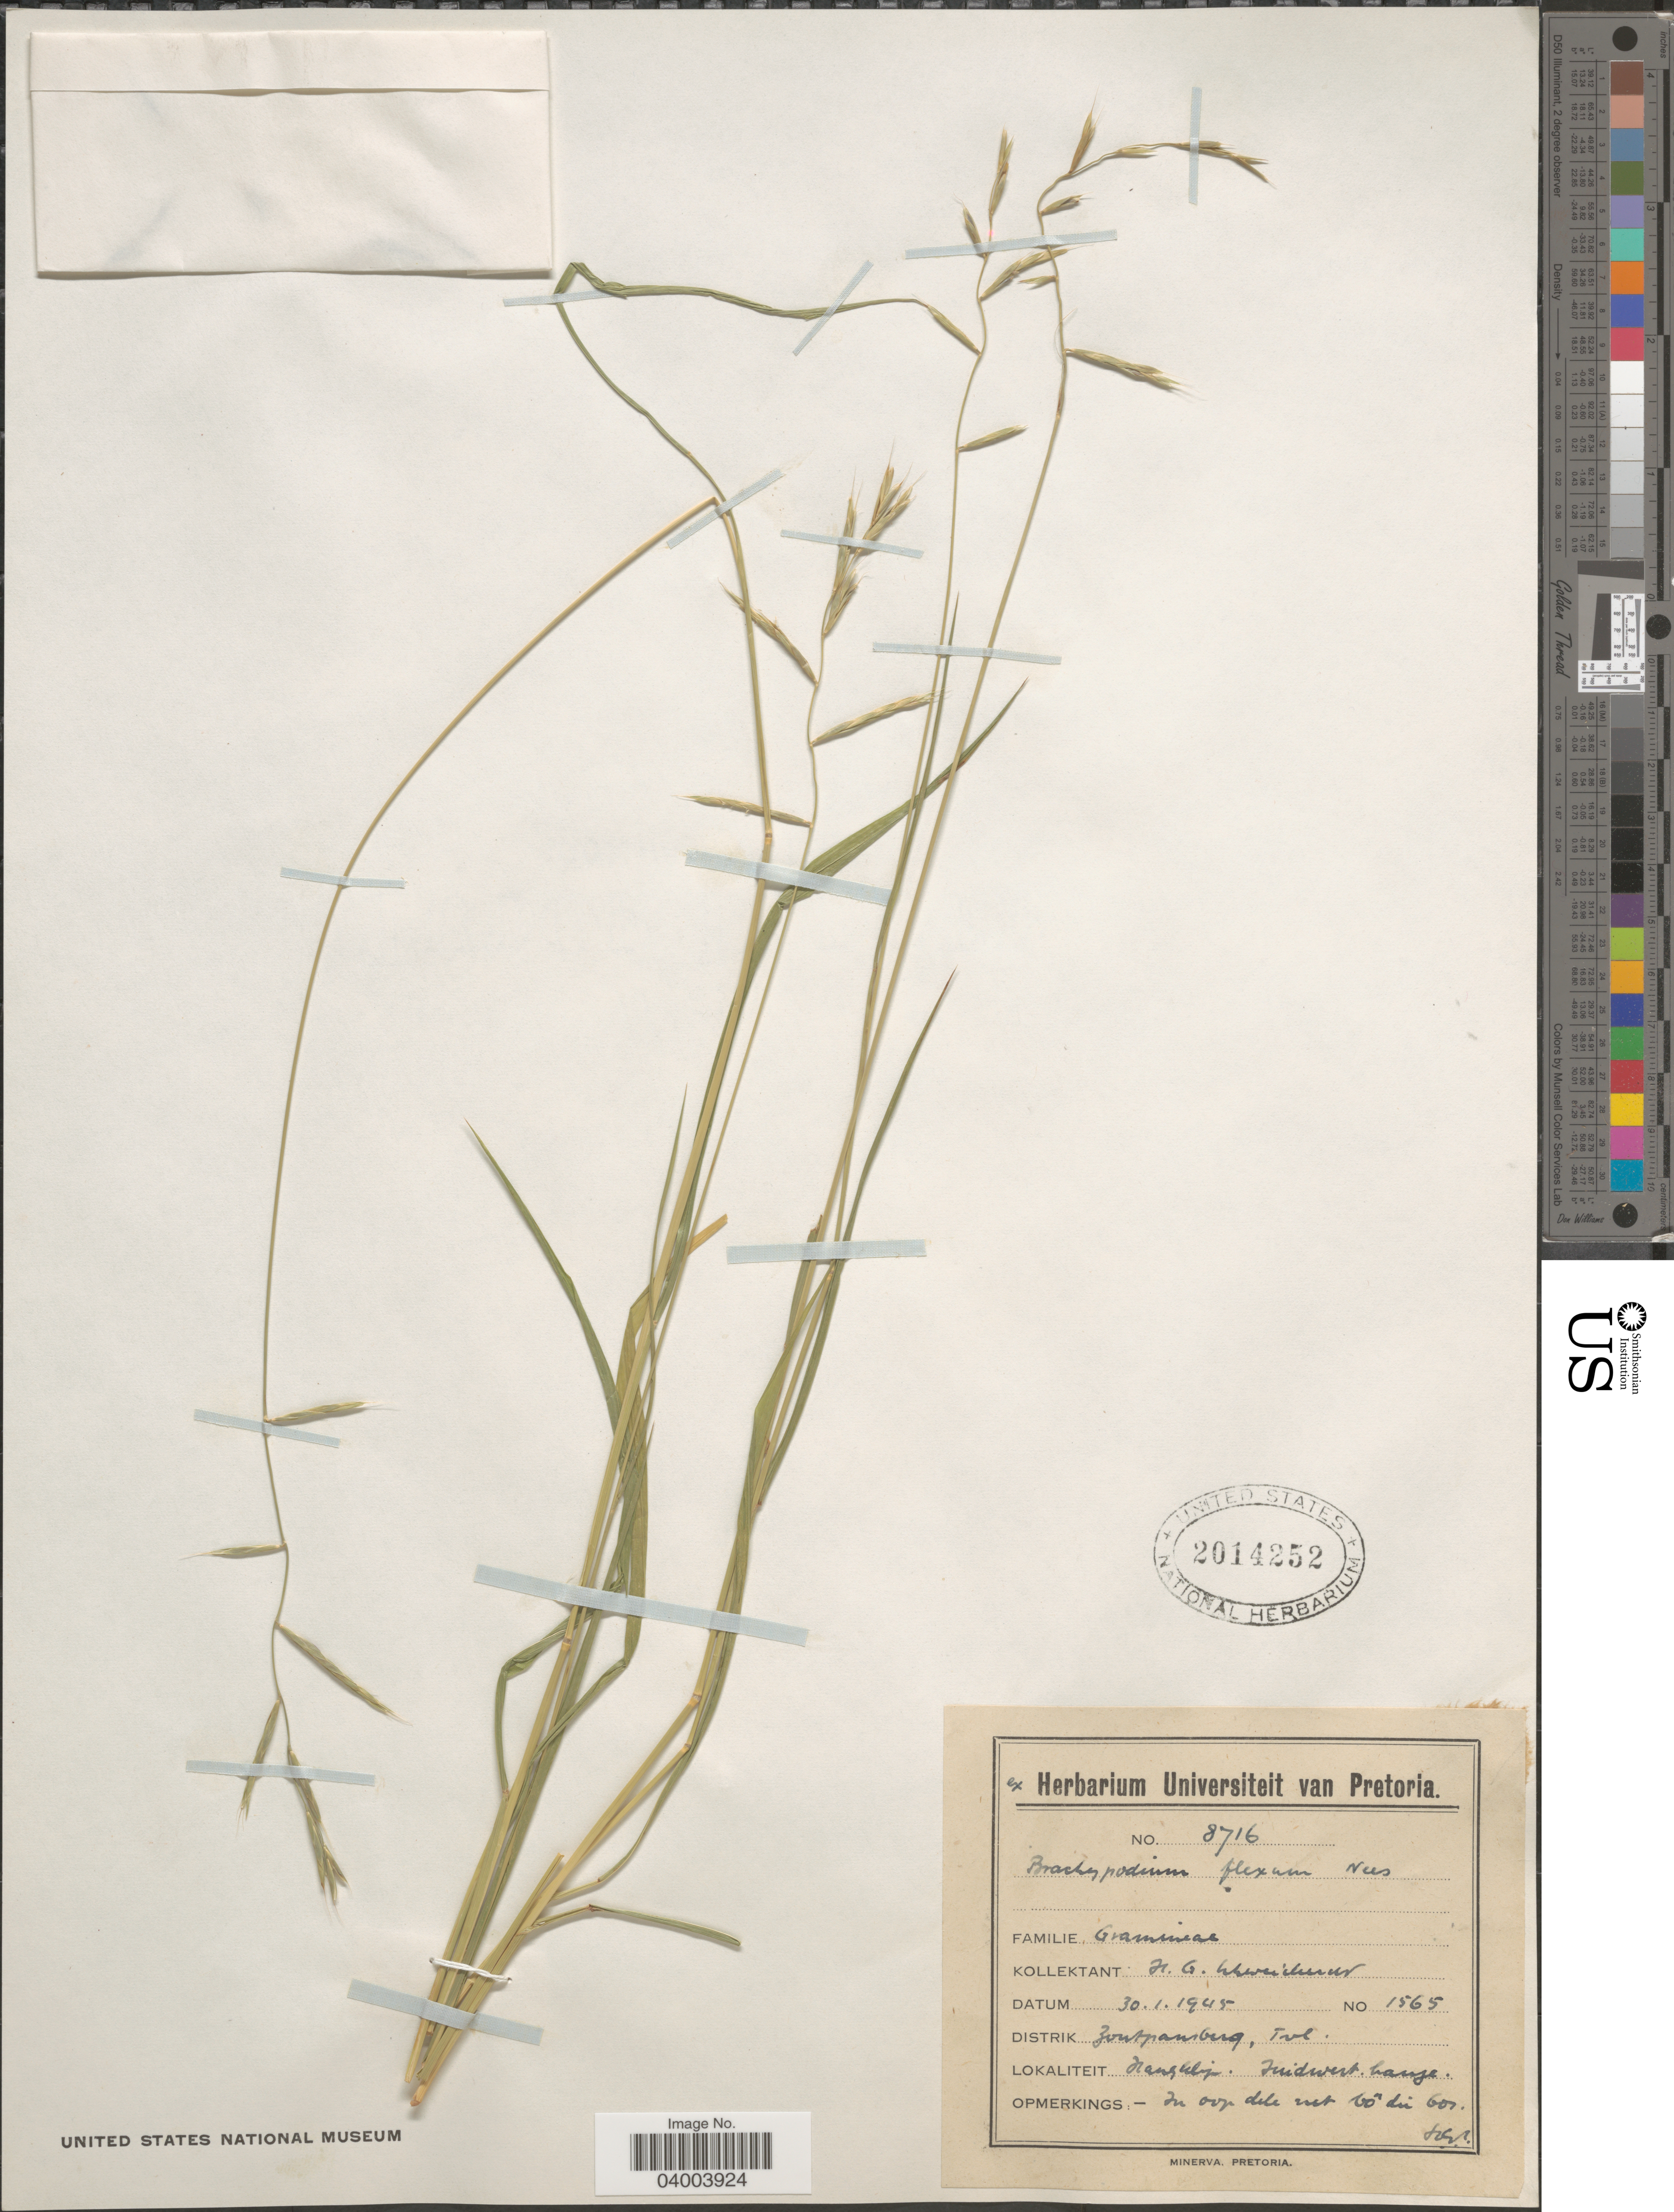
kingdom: Plantae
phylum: Tracheophyta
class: Liliopsida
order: Poales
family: Poaceae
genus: Brachypodium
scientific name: Brachypodium flexum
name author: Nees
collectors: F. G. Eschweiler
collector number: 1565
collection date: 1945-01-30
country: South Africa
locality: Distrik Zoutpansberg, Tvl.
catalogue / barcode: US 2014252